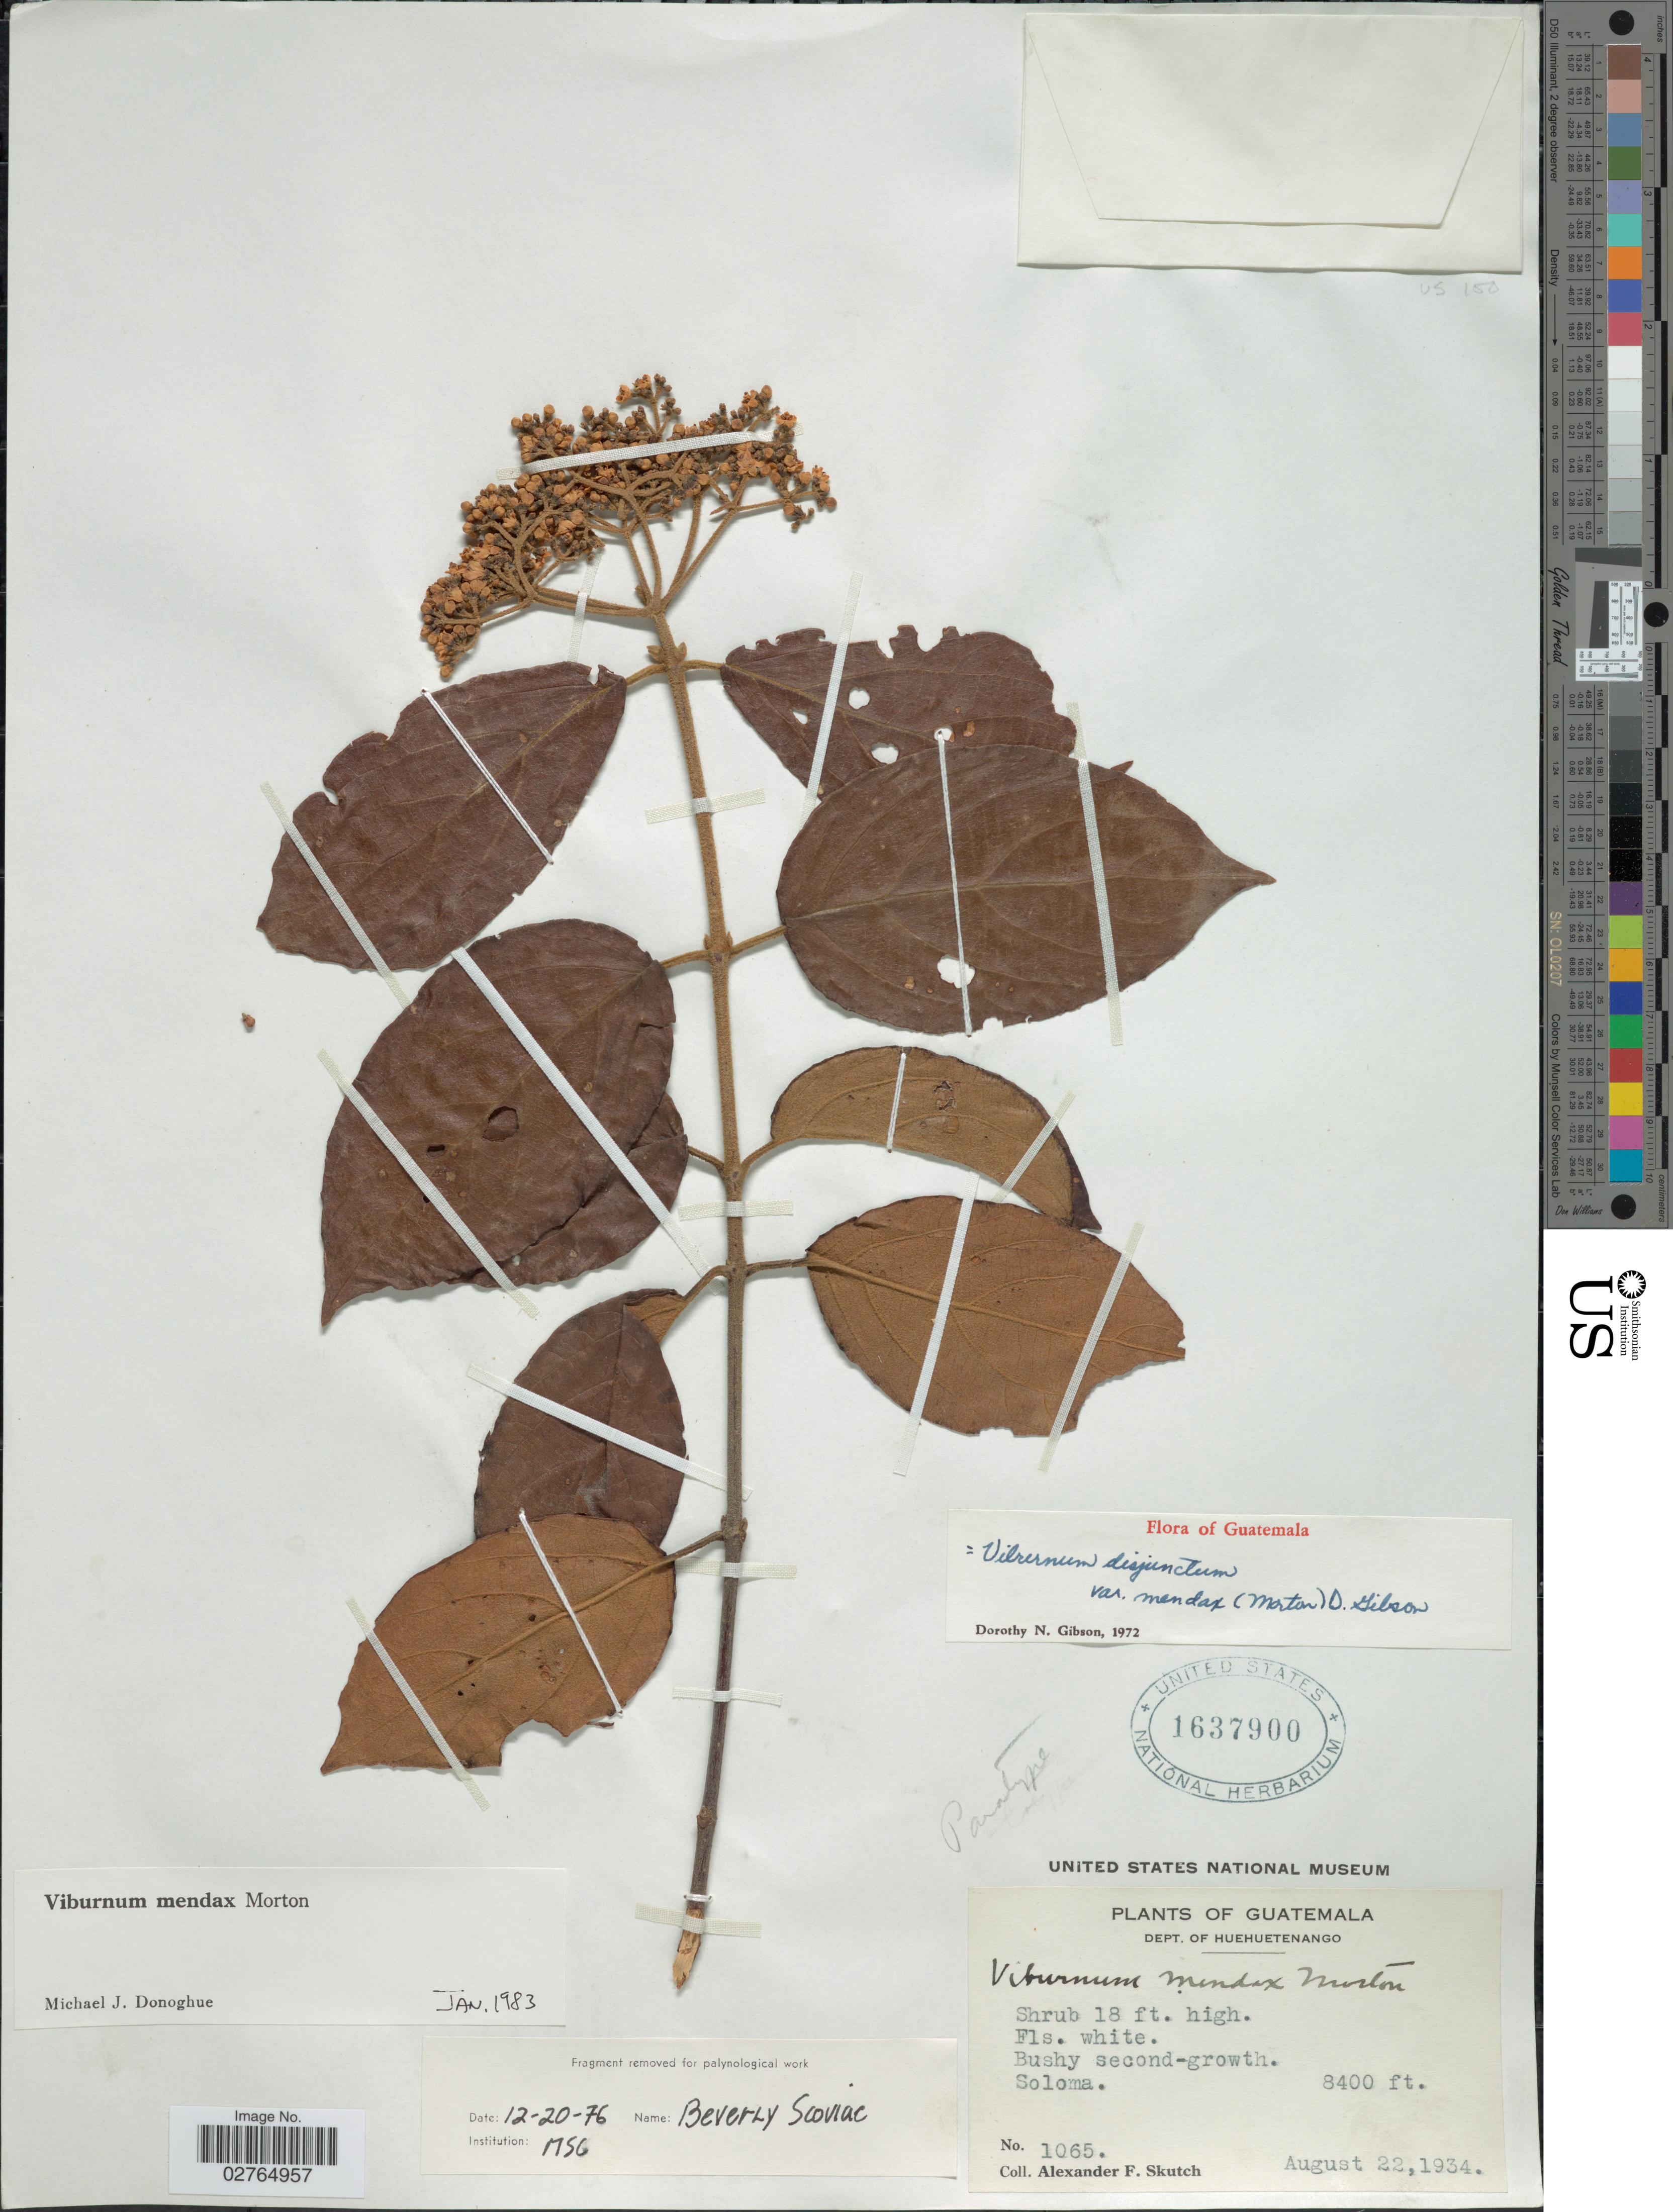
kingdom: Plantae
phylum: Tracheophyta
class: Magnoliopsida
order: Dipsacales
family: Viburnaceae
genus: Viburnum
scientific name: Viburnum mendax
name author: C.V. Morton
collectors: A. F. Skutch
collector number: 1065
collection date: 1934-08-22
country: Guatemala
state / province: Huehuetenango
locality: Dept. of Huehuetenango. Soloma.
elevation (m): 2560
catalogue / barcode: US 1637900